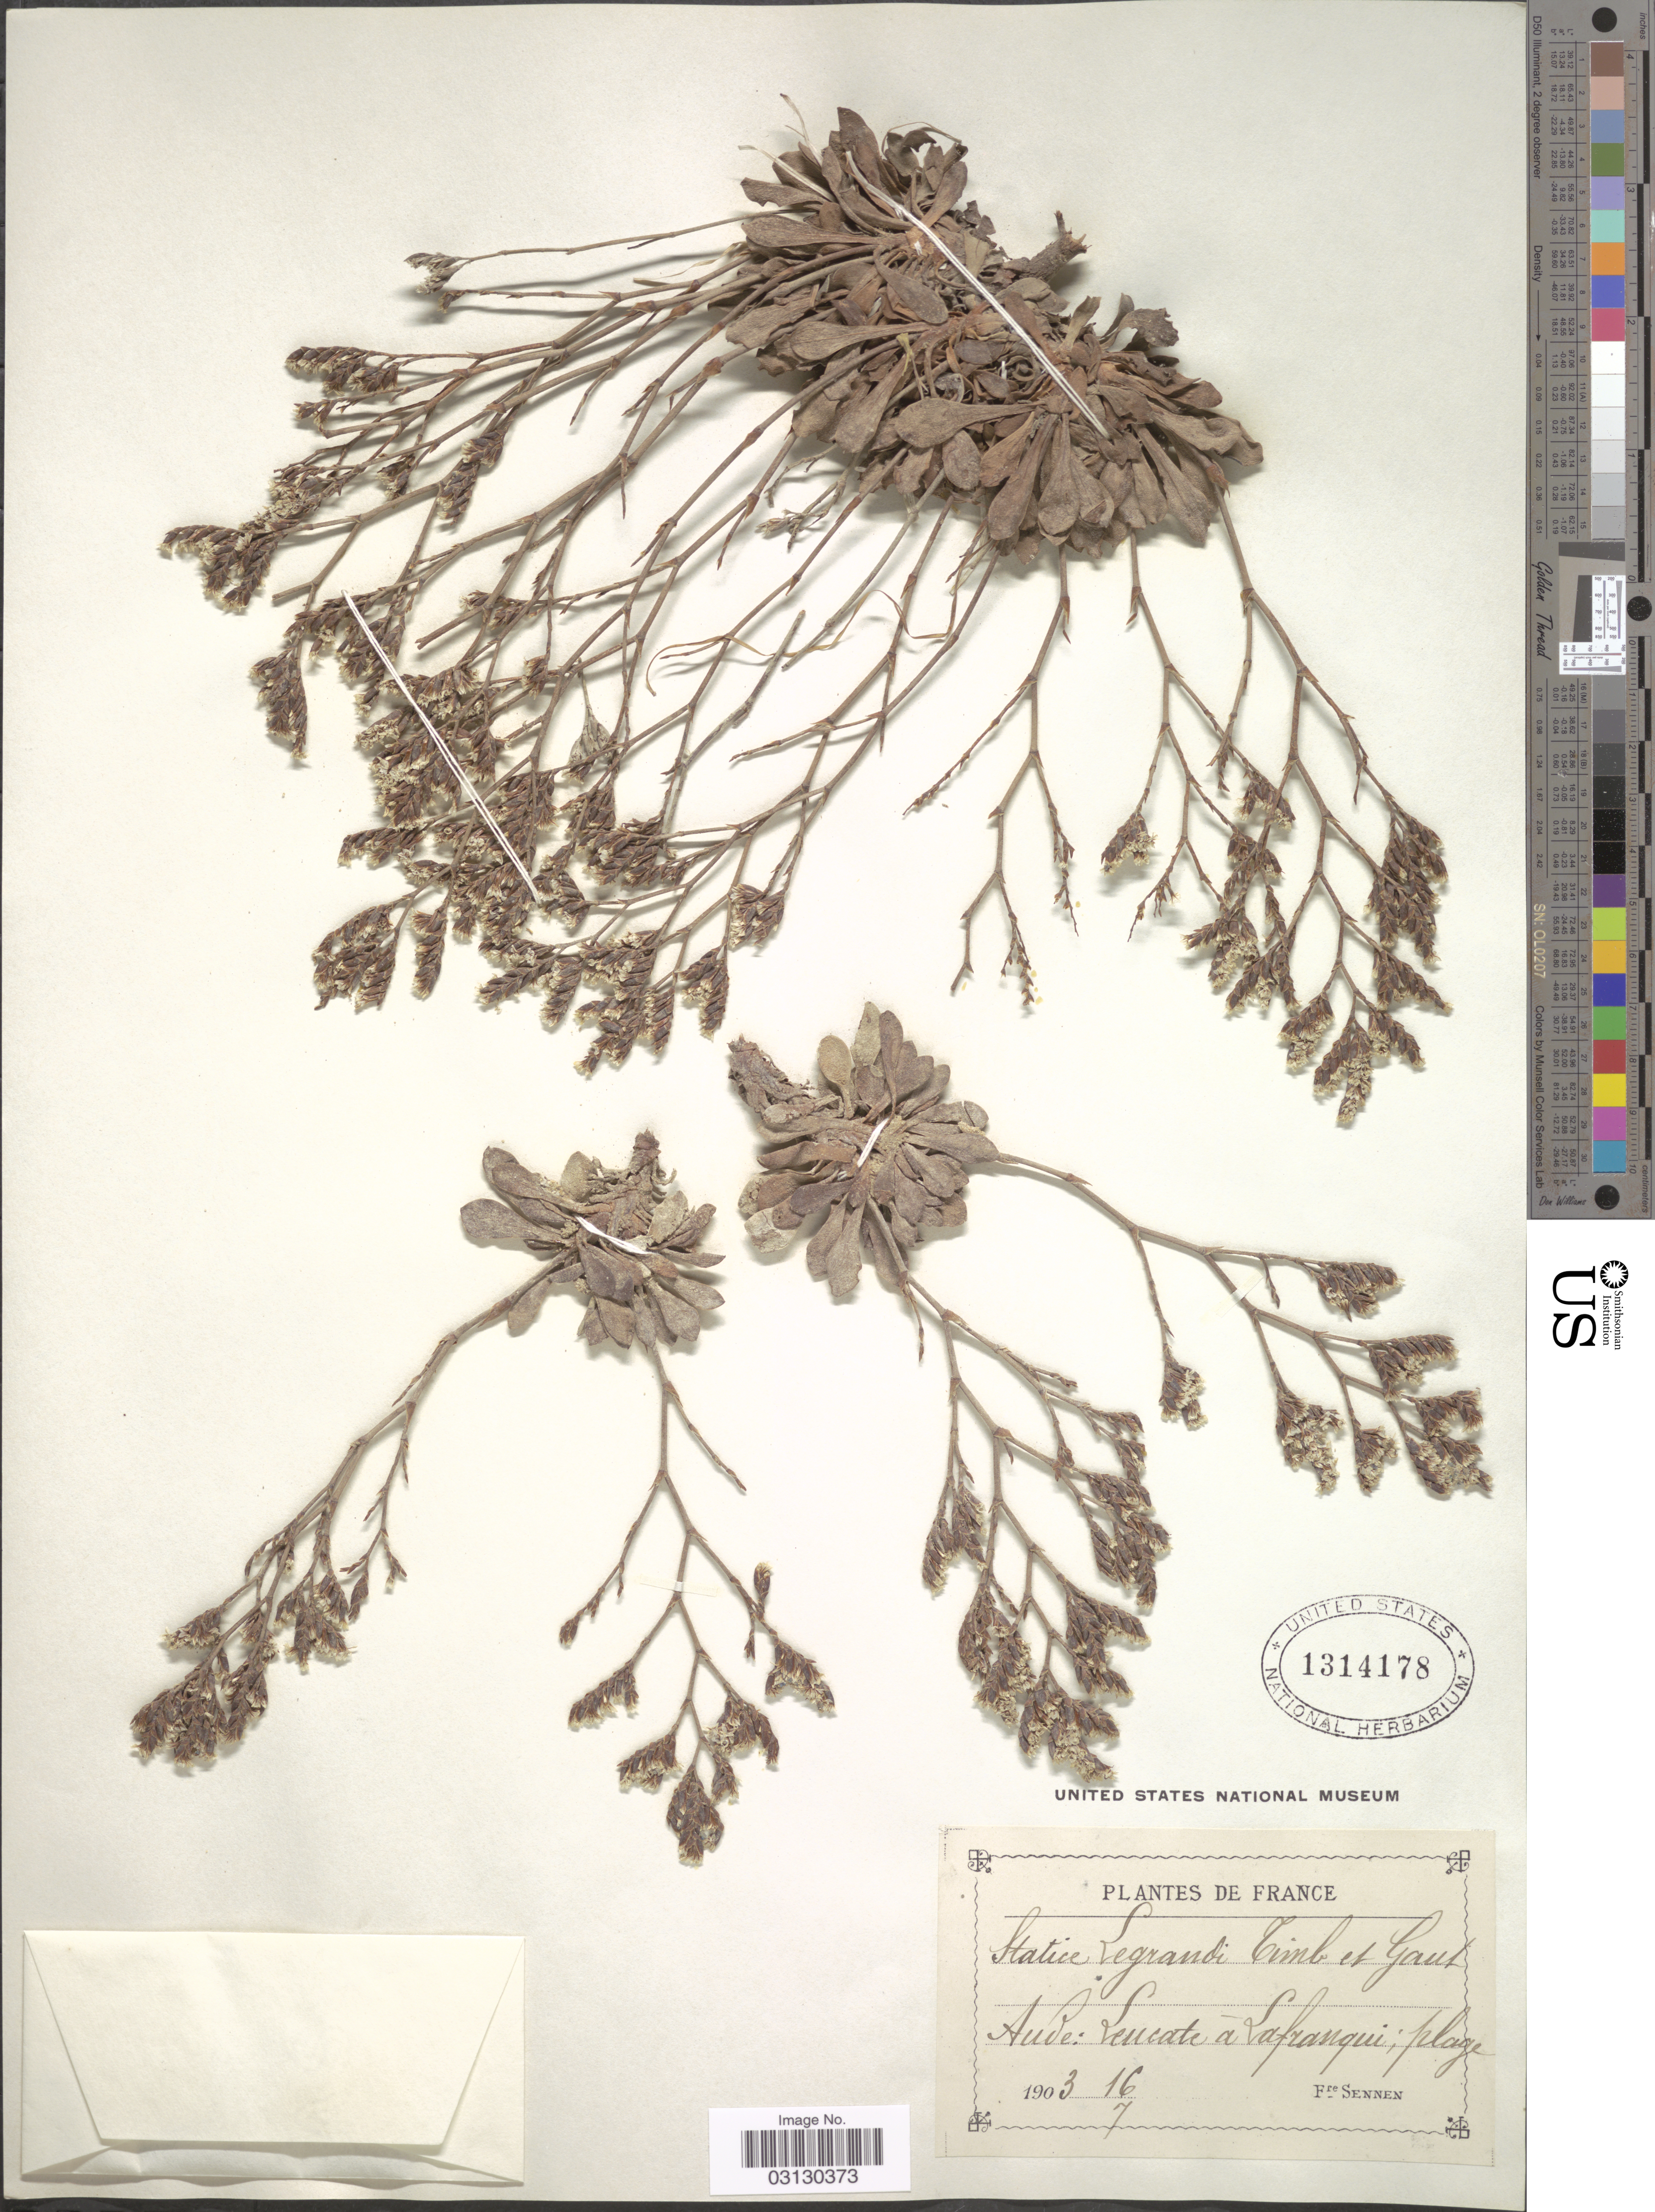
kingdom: Plantae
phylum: Tracheophyta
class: Magnoliopsida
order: Caryophyllales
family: Plumbaginaceae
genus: Limonium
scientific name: Limonium legrandii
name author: (Gaut. & Timb.-Lagr.) Erben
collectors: E. Sennen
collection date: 1903-07-16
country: France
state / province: Occitanie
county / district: Aude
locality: Aude: Leucate à Lafranqui; plage.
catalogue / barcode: US 1314178